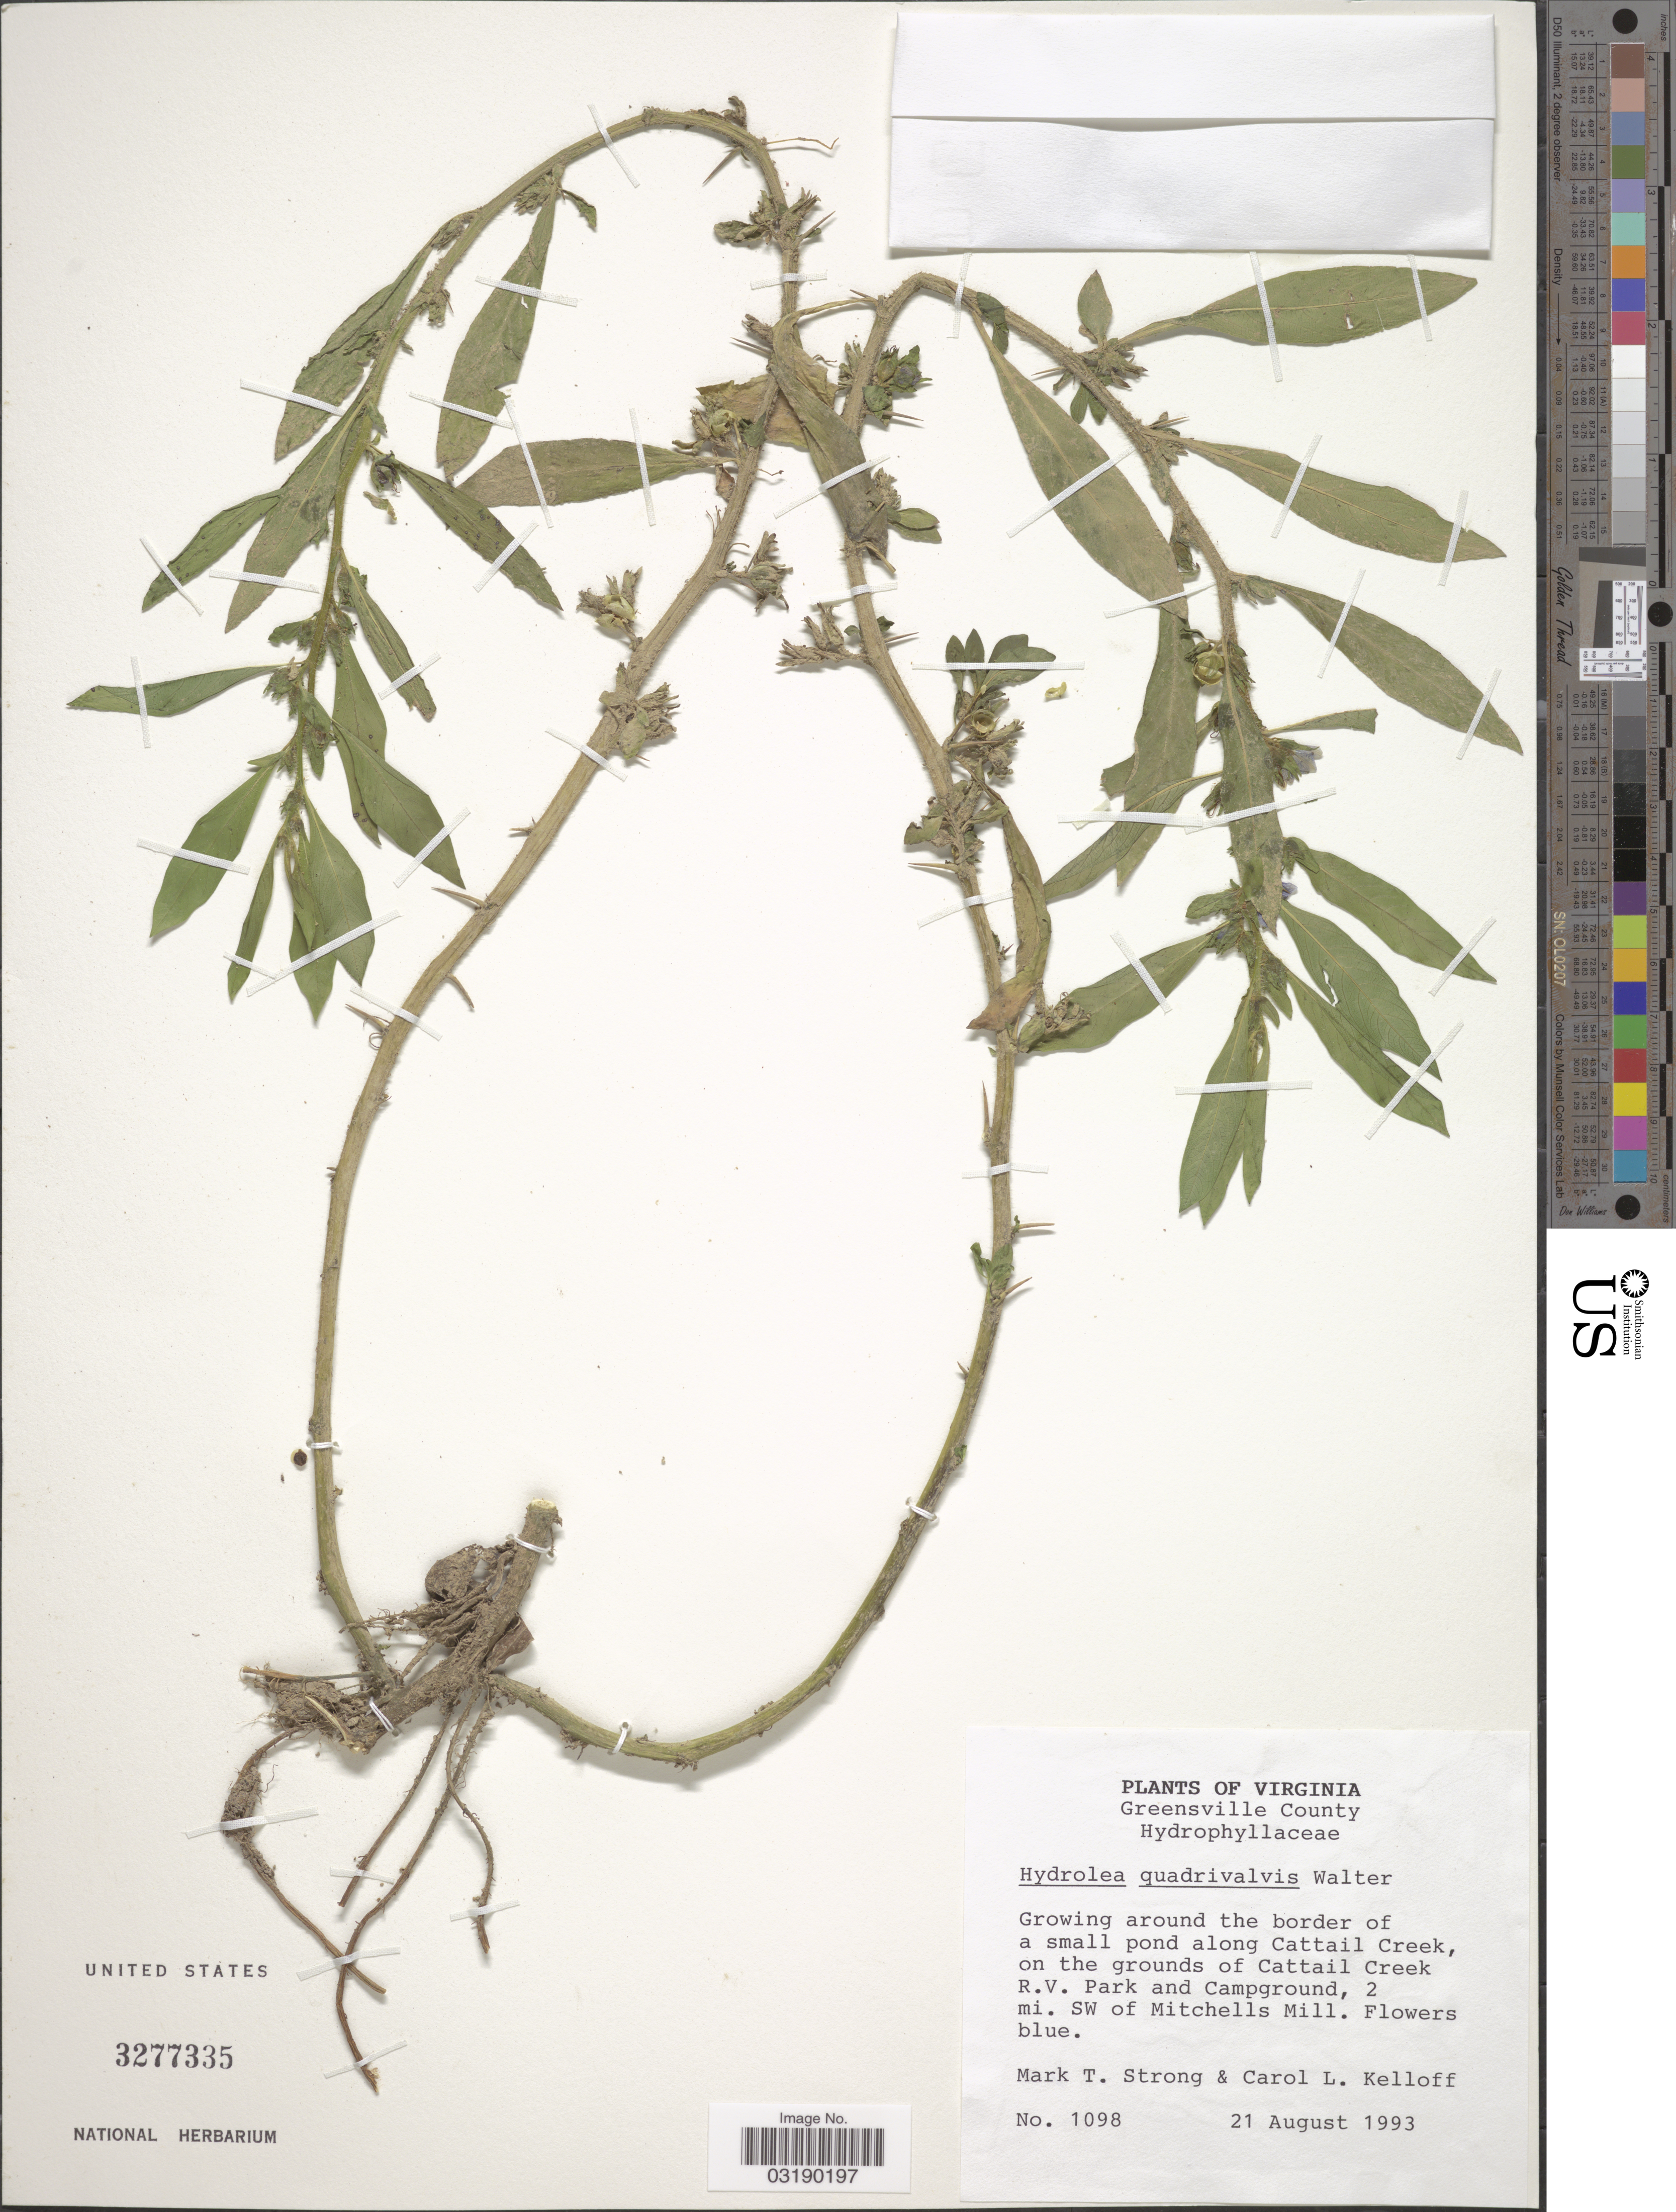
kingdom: Plantae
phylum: Tracheophyta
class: Magnoliopsida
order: Solanales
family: Hydroleaceae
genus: Hydrolea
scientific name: Hydrolea quadrivalvis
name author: Walter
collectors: M. T. Strong & C. L. Kelloff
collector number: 1098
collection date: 1993-08-21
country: United States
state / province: Virginia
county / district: Greensville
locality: Greensville County. Growing around the border of a small pond along Cattail Creek, on the grounds of Cattail Creek R.V. Park and Campground, 2 mi. SW of Mitchells Mill.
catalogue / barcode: US 3277335